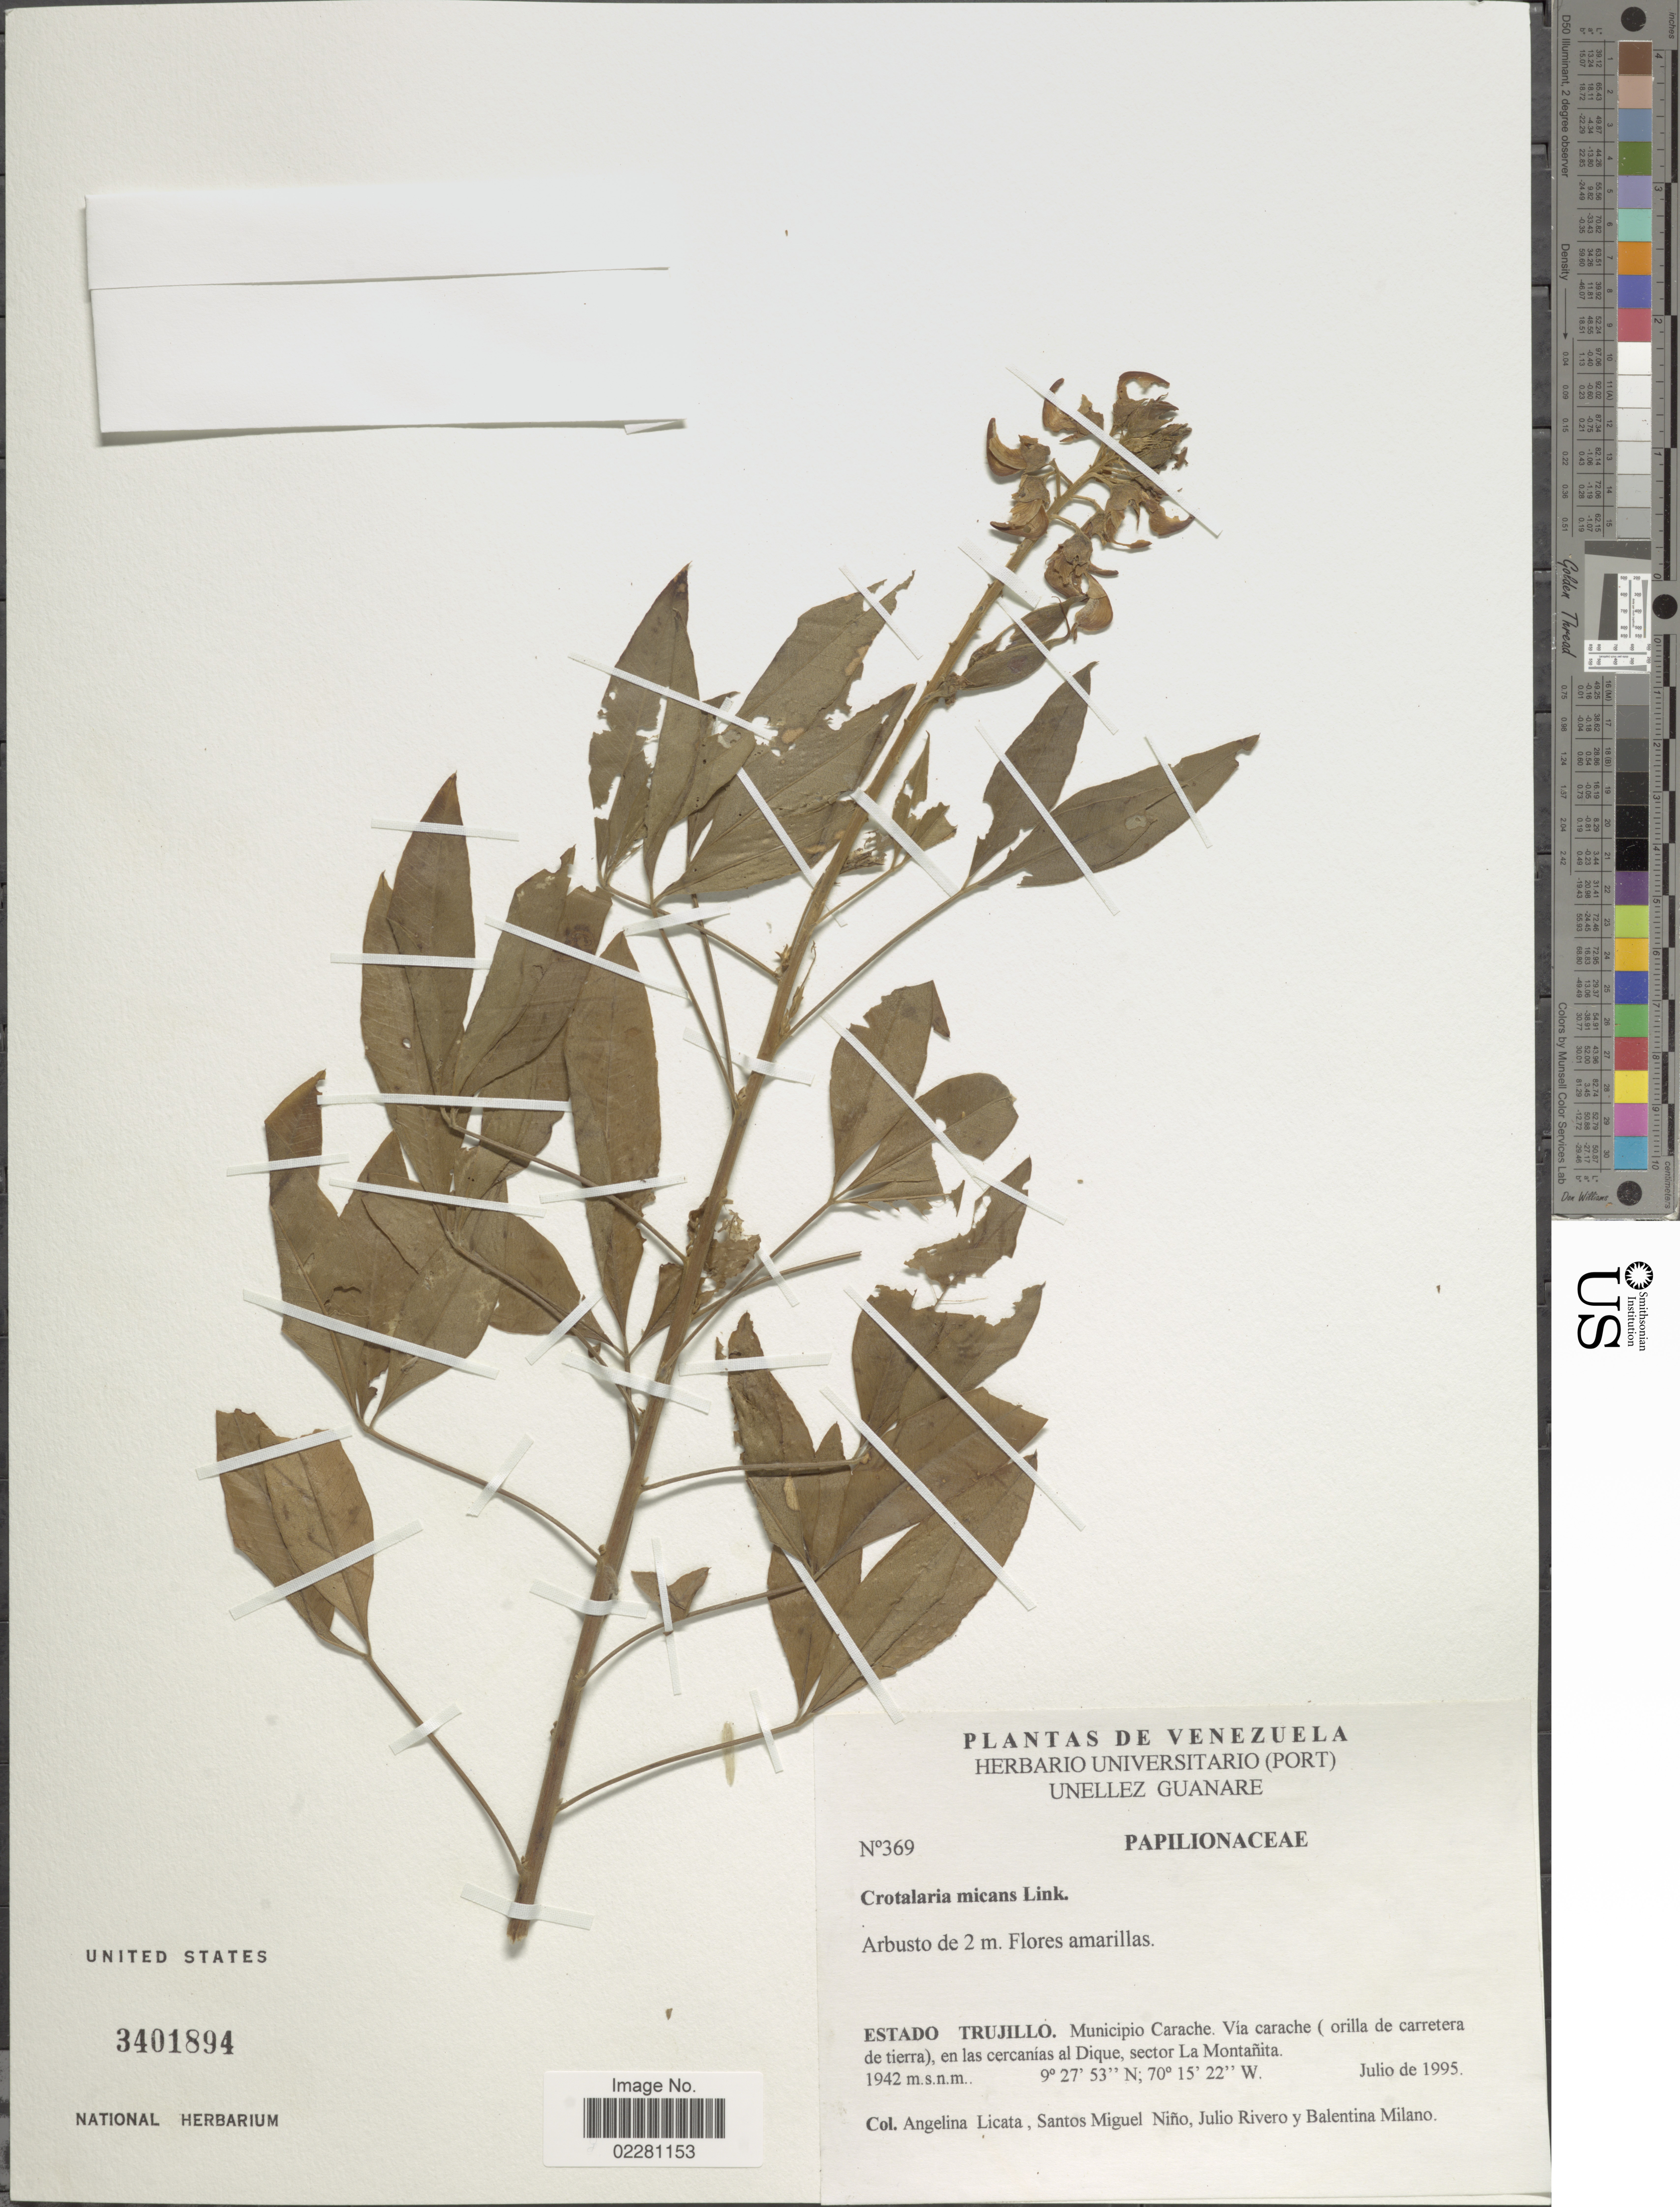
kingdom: Plantae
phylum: Tracheophyta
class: Magnoliopsida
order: Fabales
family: Fabaceae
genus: Crotalaria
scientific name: Crotalaria micans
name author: Link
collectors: A. Licata, S. M. Niño, J. Rivero & B. Milano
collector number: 369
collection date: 1995-07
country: Venezuela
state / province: Trujillo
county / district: Carache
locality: Vía carache (orilla de carretera de tierra), en las cercanías al Dique, sector La Montañita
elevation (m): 1942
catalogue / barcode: US 3401894